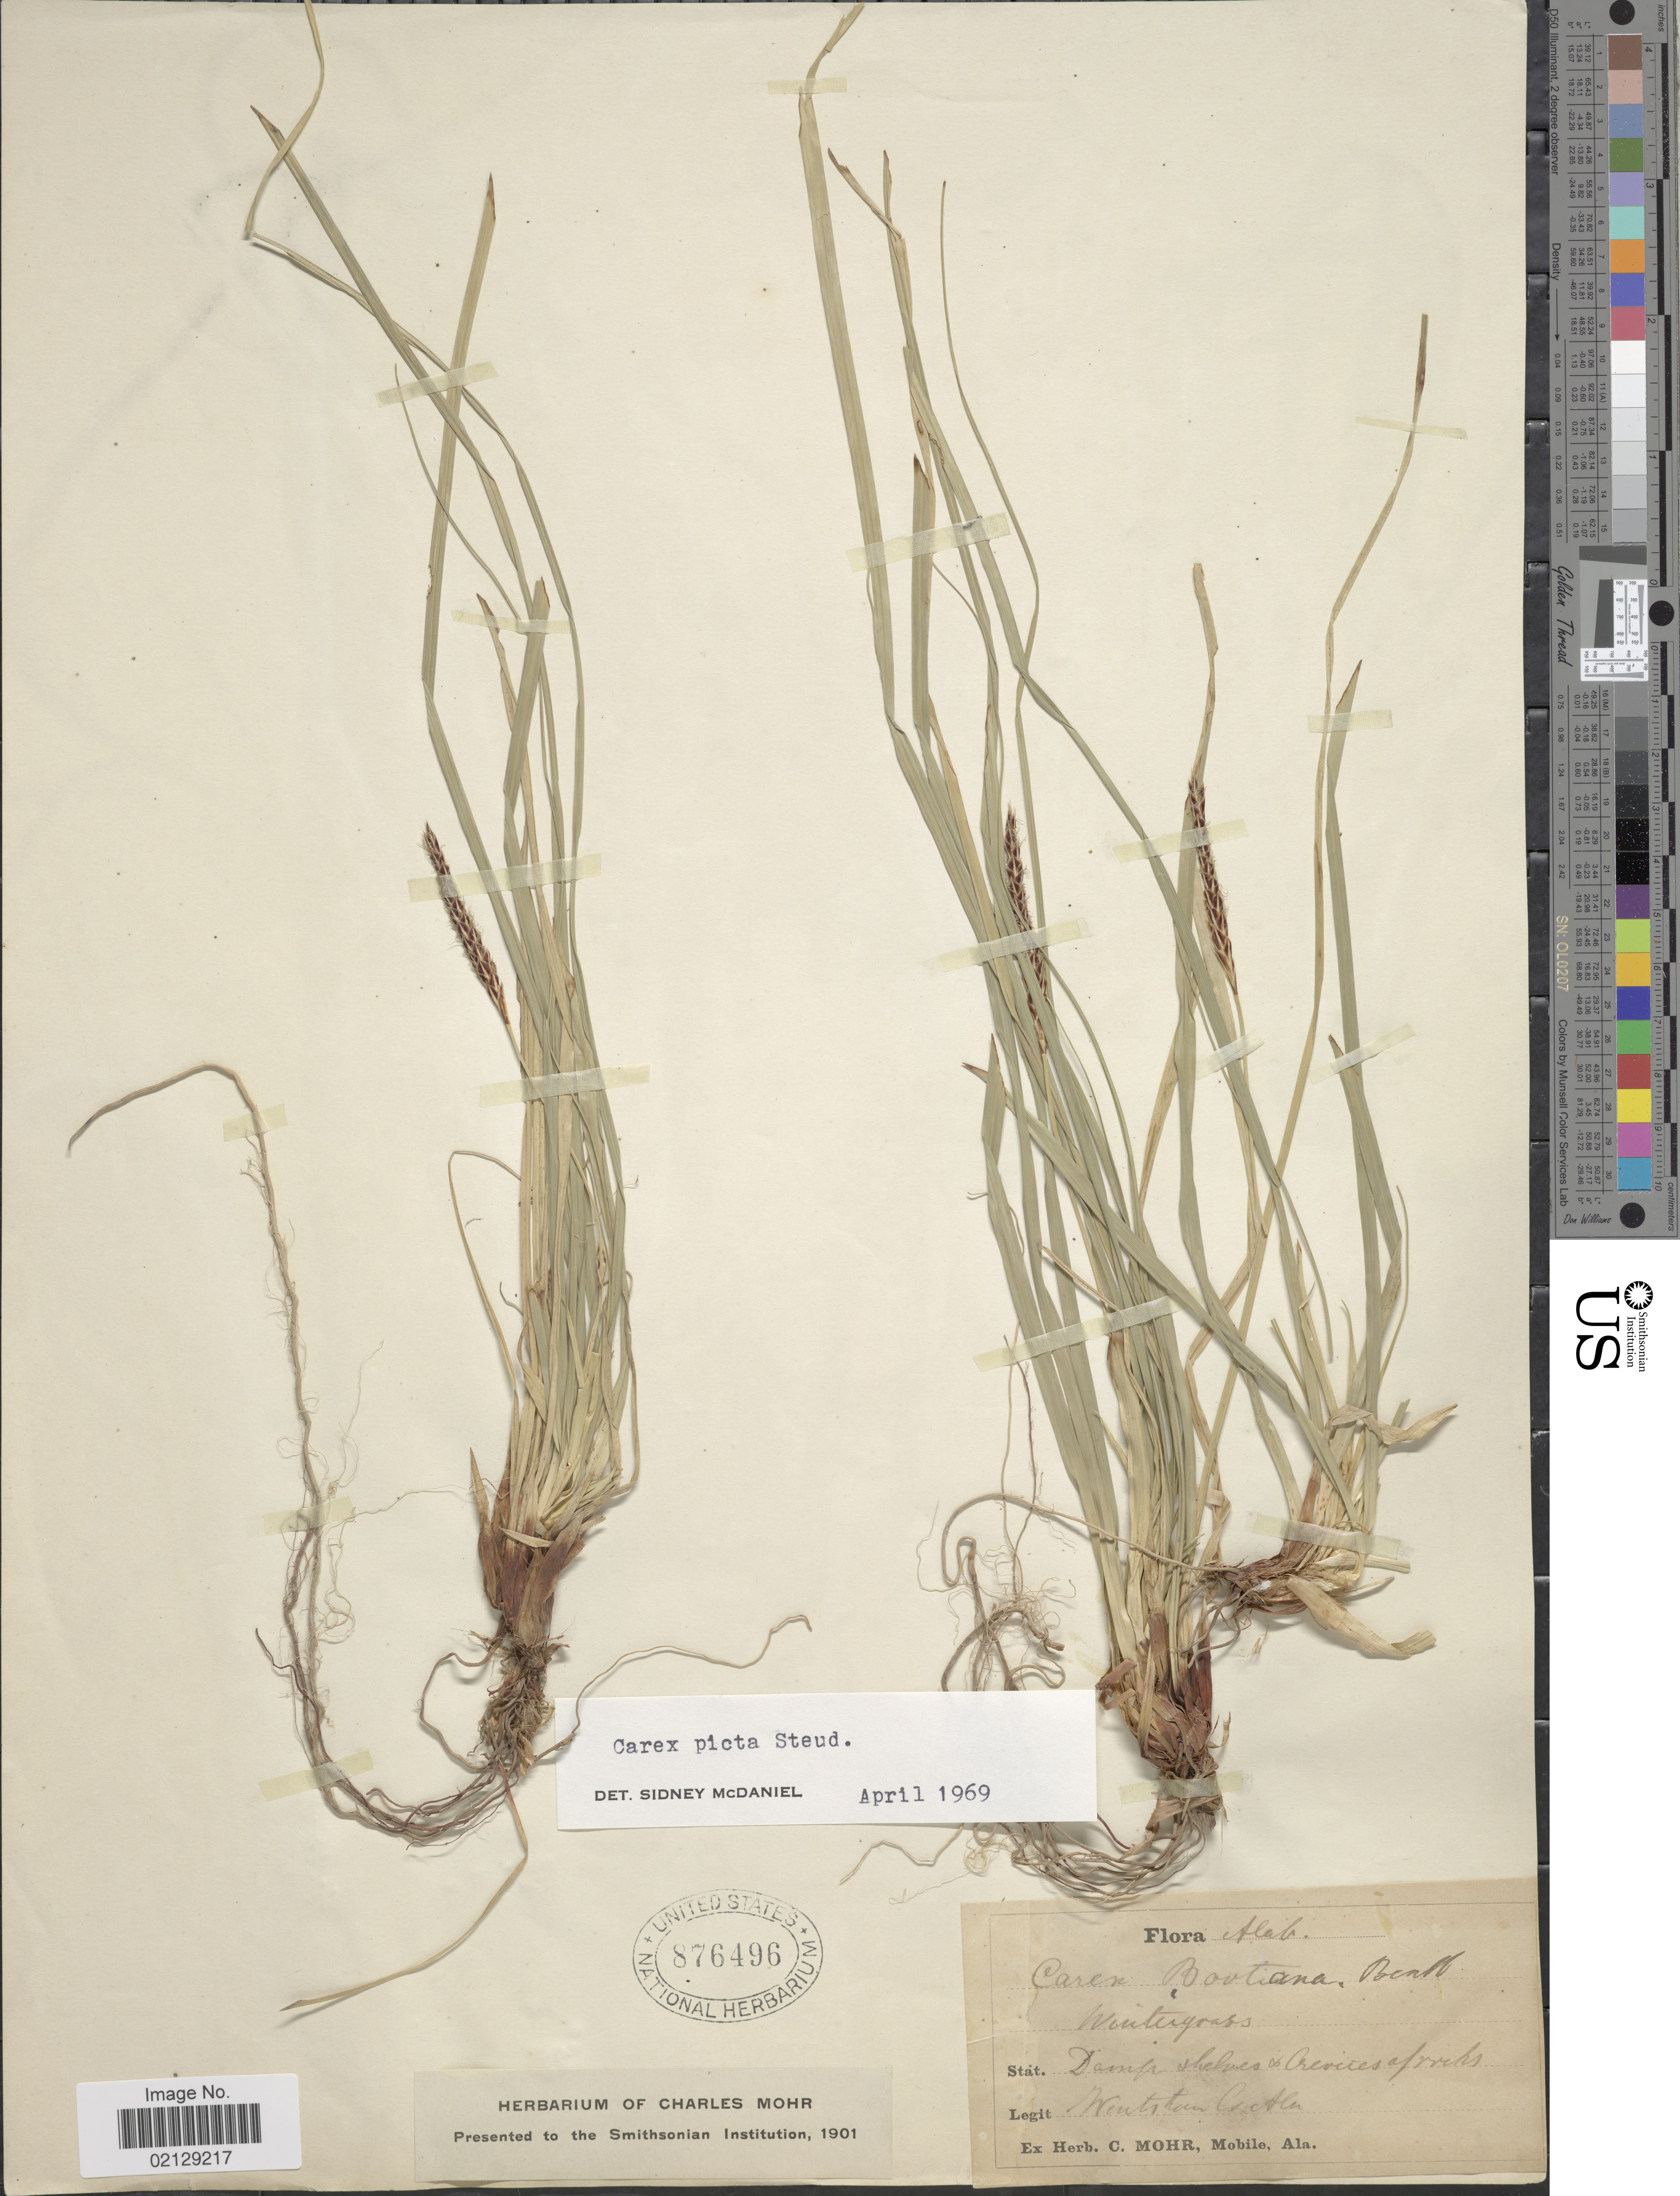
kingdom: Plantae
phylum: Tracheophyta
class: Liliopsida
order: Poales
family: Cyperaceae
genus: Carex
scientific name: Carex picta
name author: Steud.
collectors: ex herb. C. Mohr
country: United States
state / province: Alabama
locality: Winston Co.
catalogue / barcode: US 876496